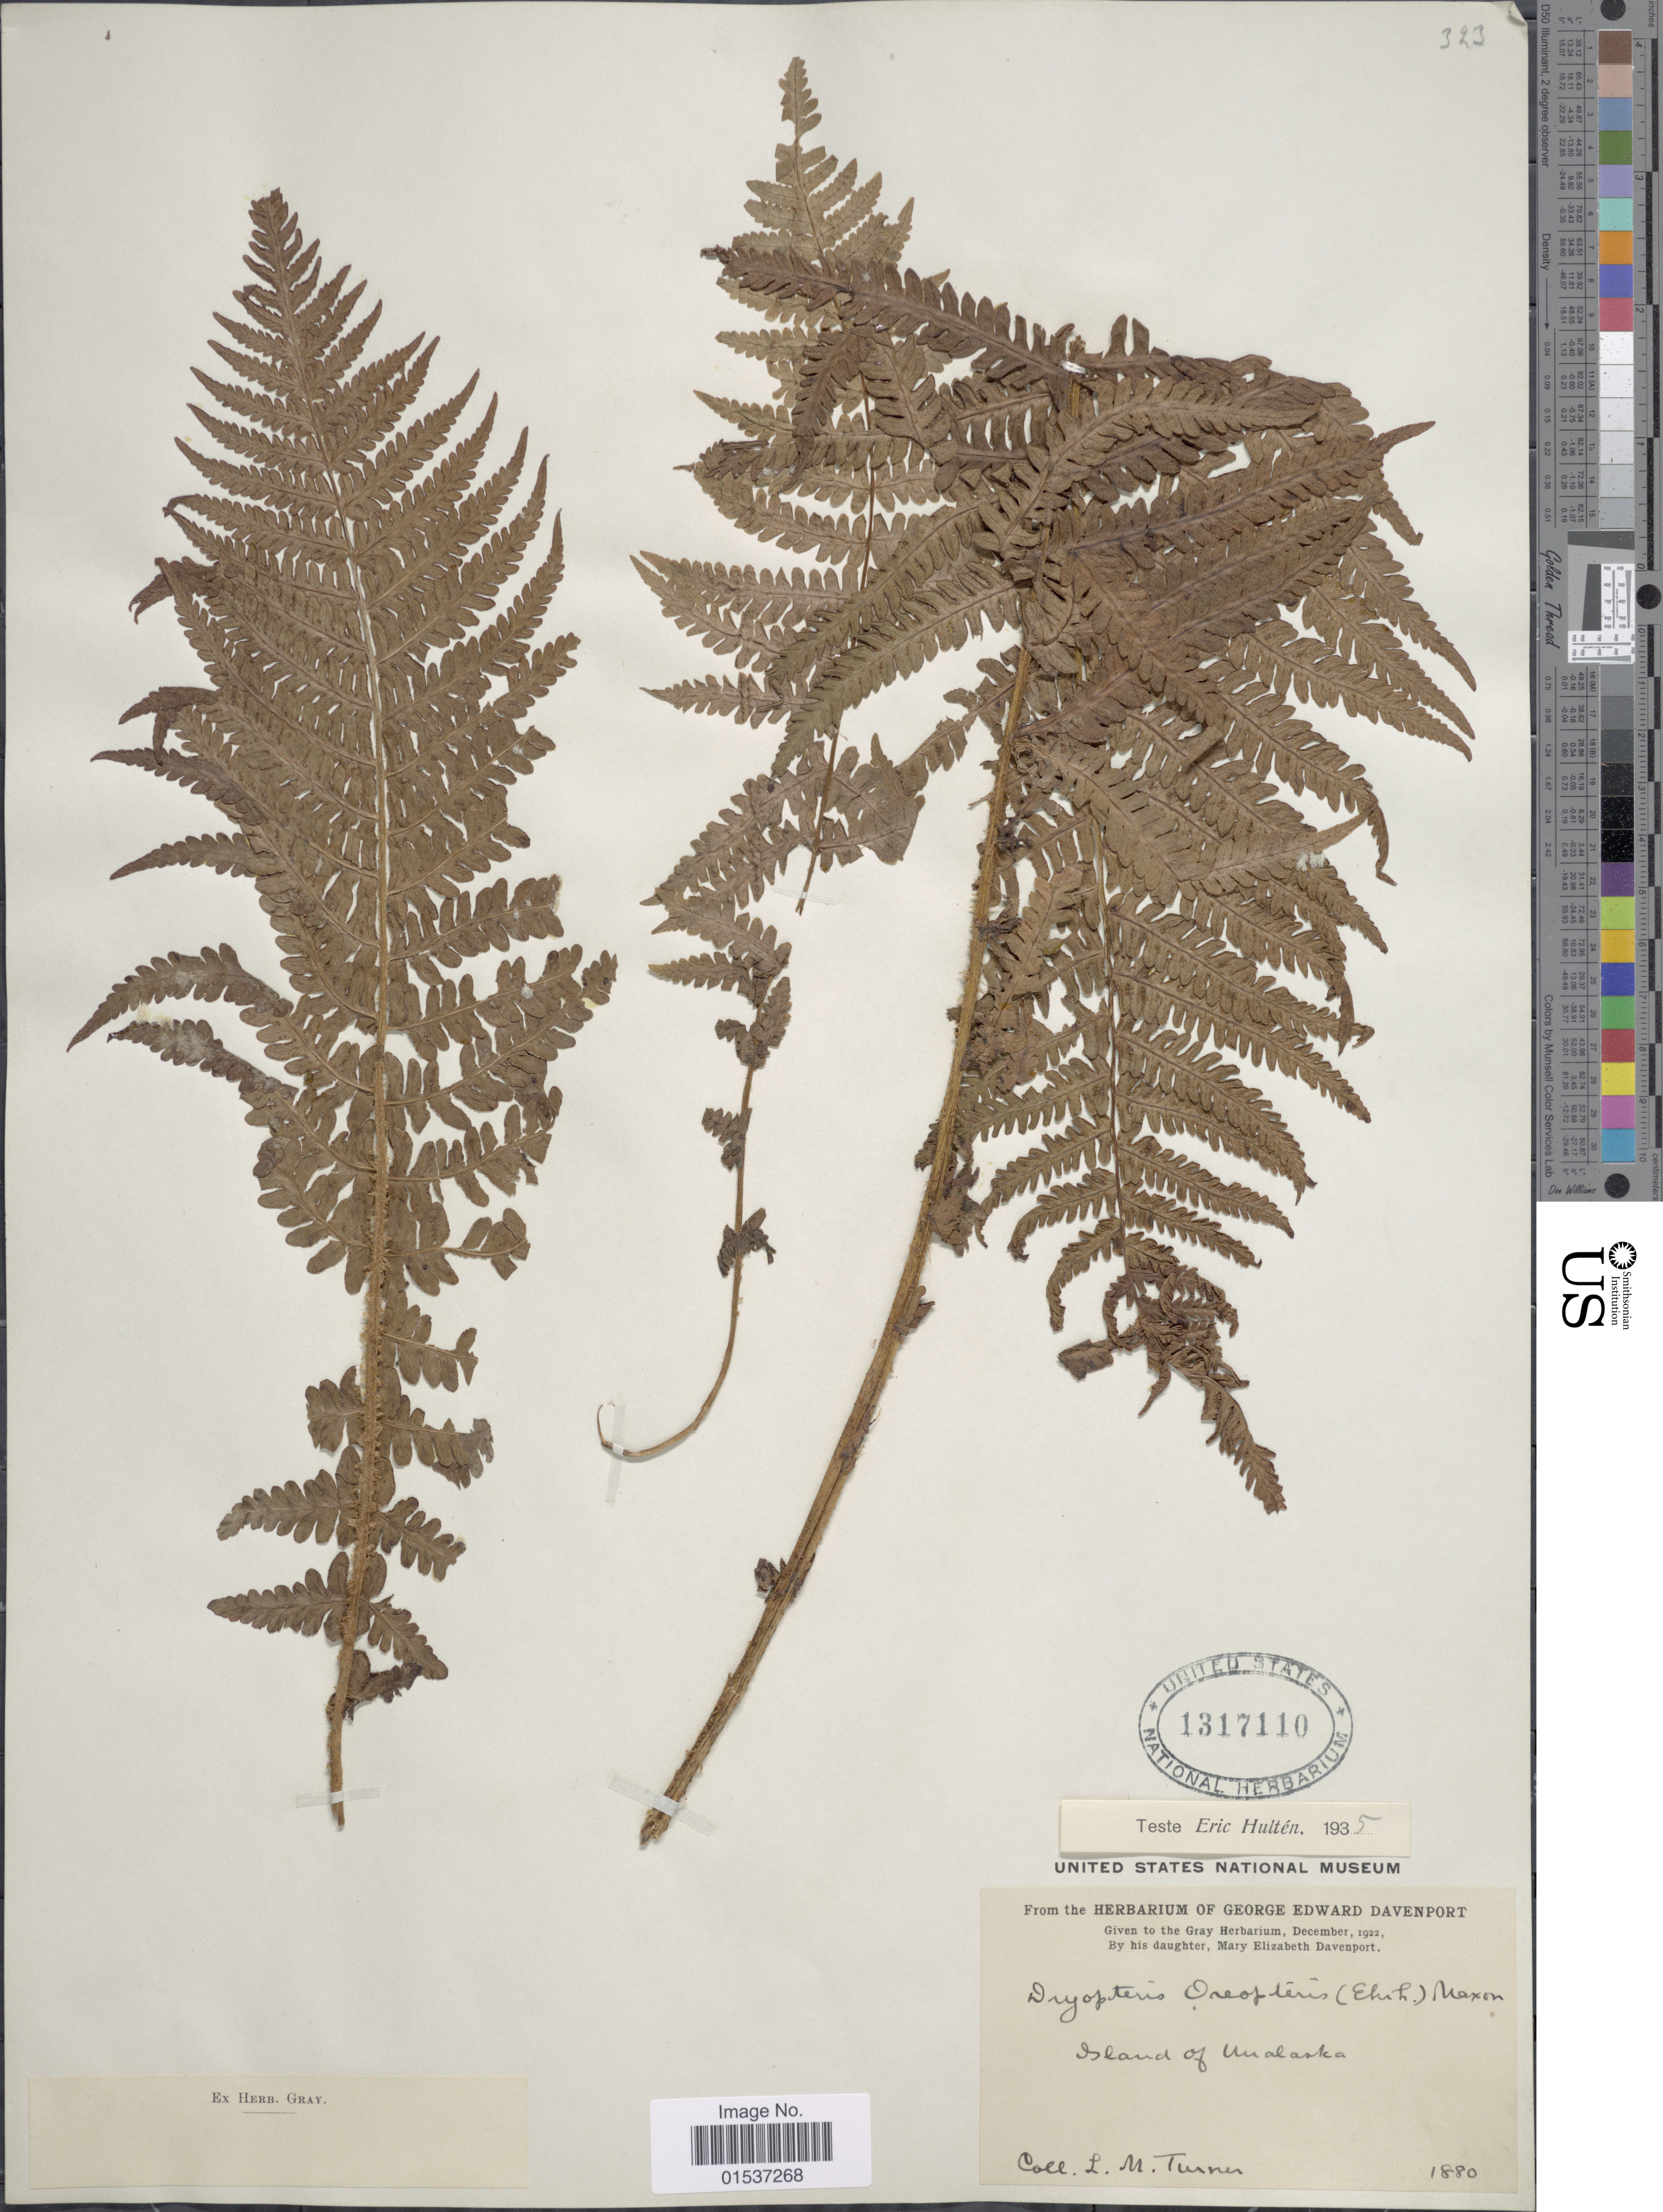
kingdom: Plantae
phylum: Tracheophyta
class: Polypodiopsida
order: Polypodiales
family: Thelypteridaceae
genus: Oreopteris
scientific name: Oreopteris limbosperma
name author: (All.) K. Iwats.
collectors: L. M. Turner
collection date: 1880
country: United States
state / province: Alaska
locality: Island of Unalaska.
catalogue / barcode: US 1317110